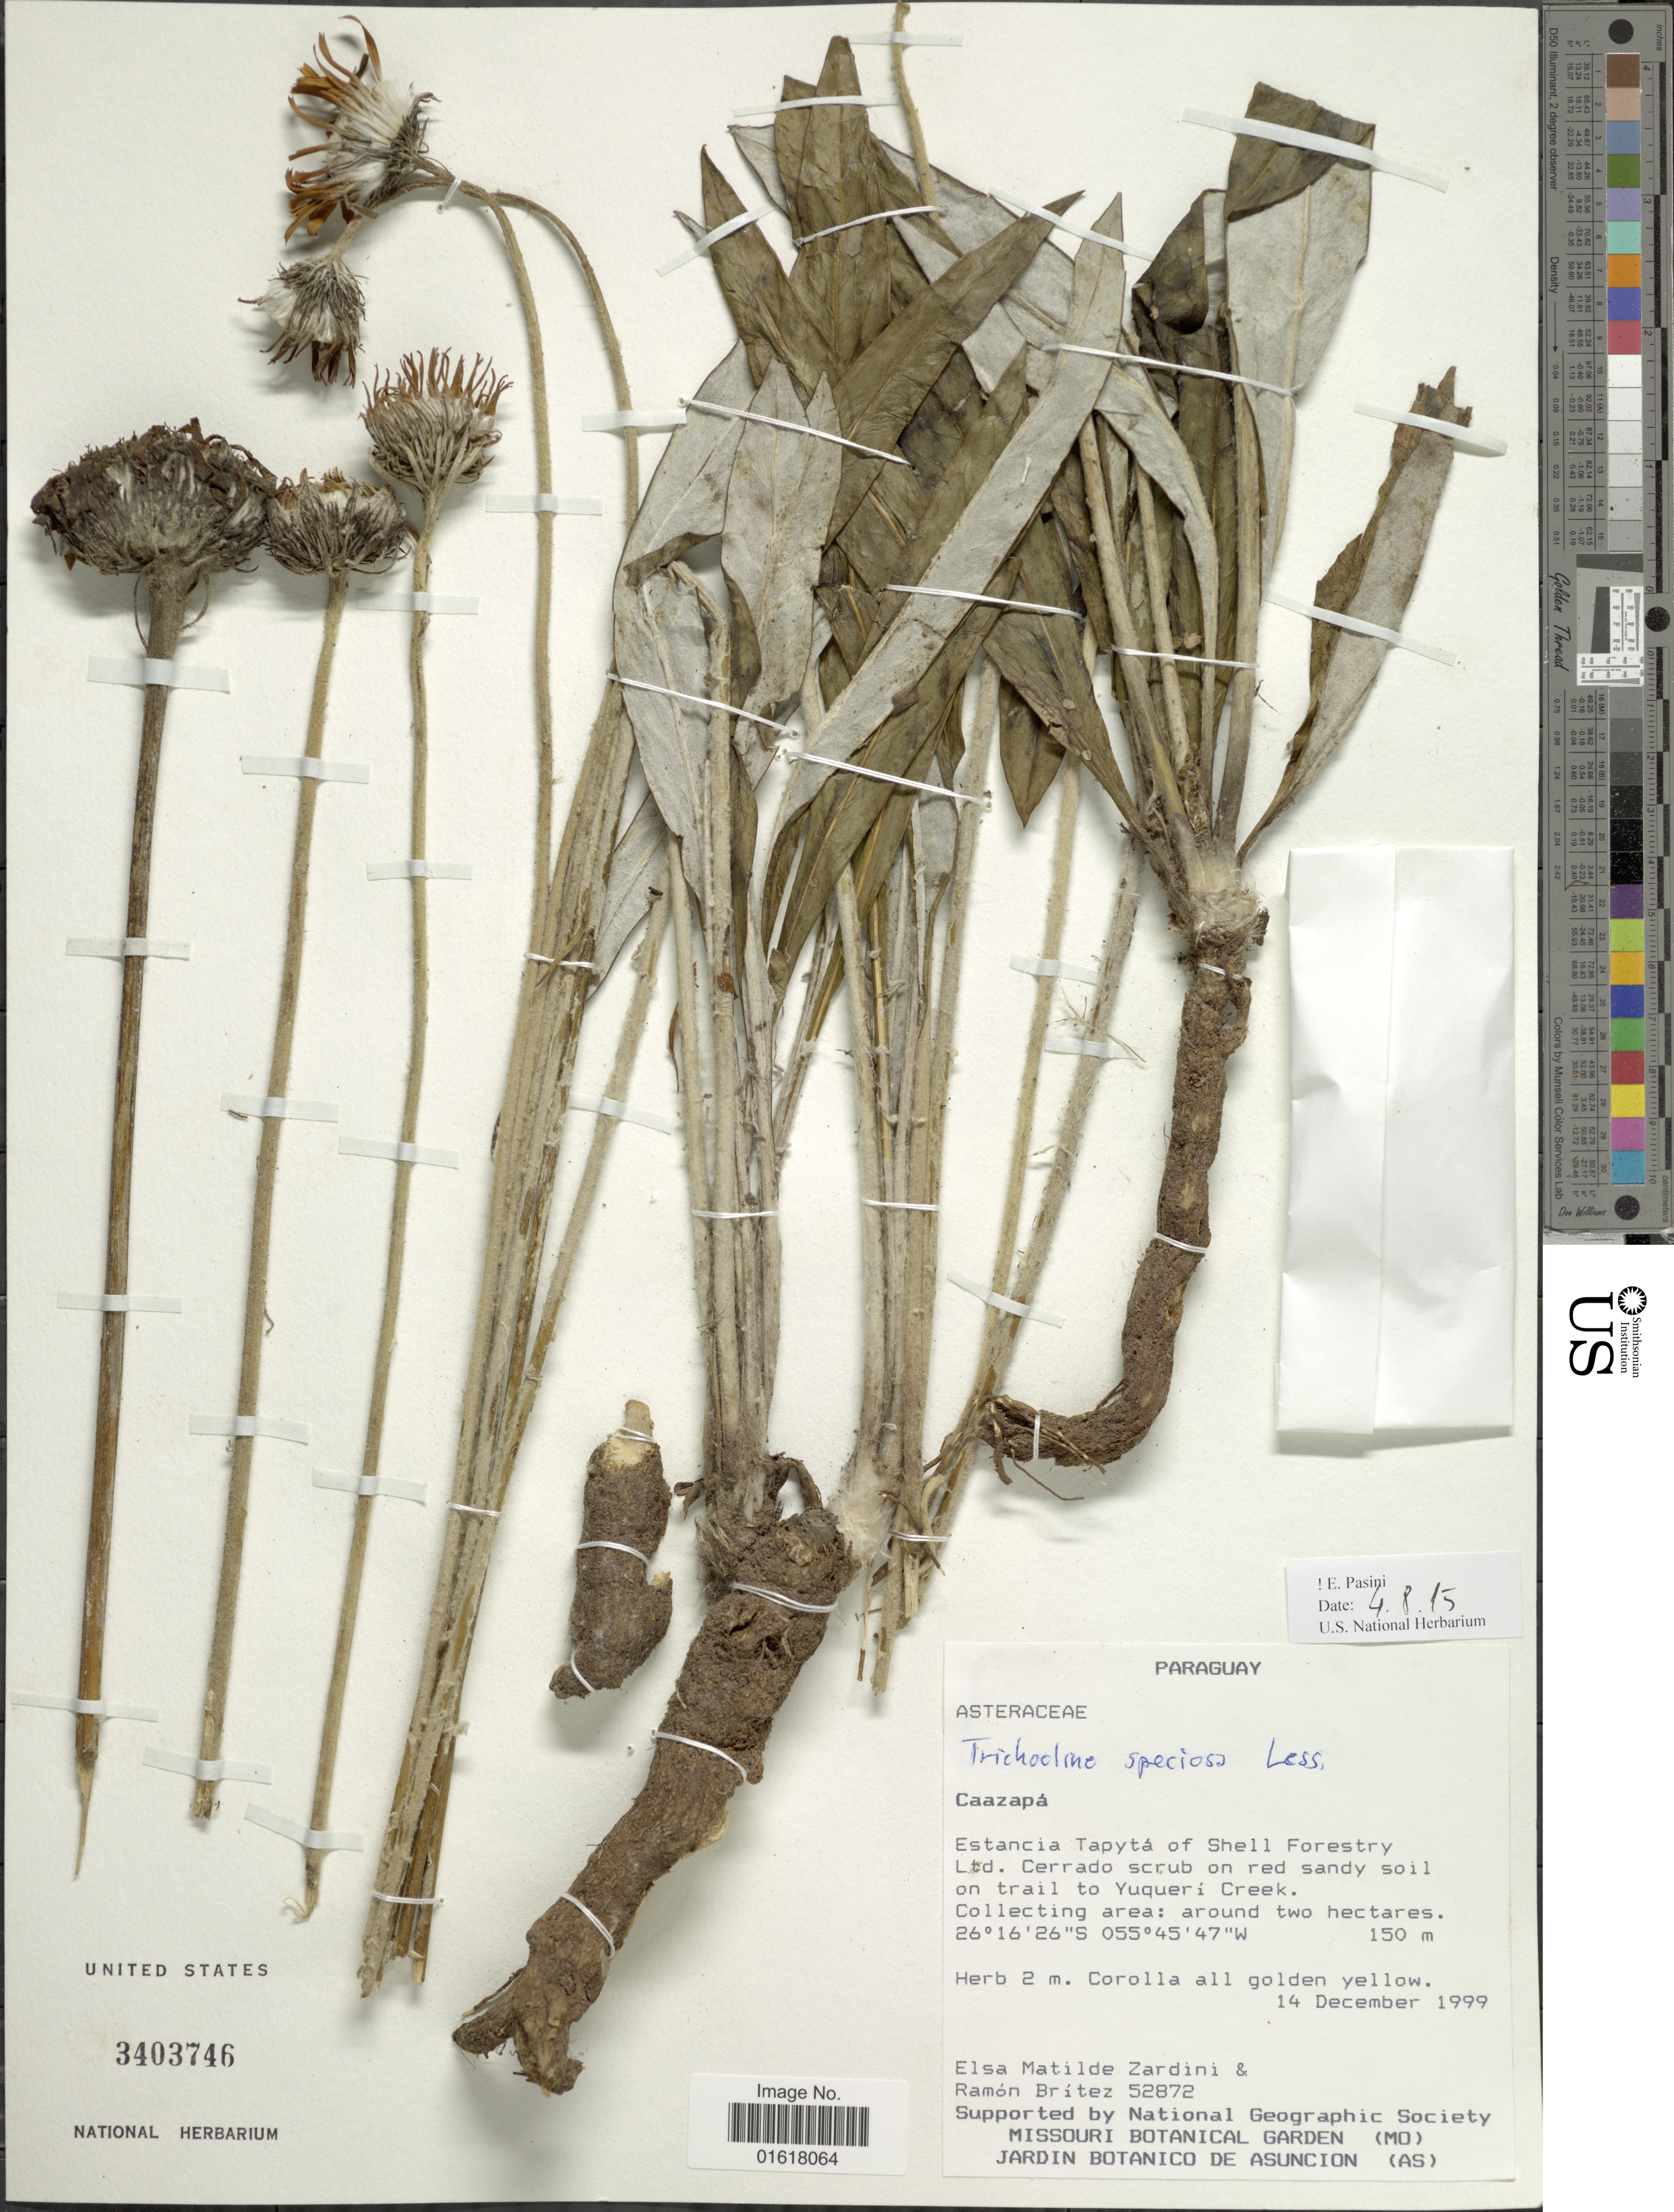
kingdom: Plantae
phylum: Tracheophyta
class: Magnoliopsida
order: Asterales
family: Asteraceae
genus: Trichocline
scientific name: Trichocline speciosa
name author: Less.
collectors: E. M. Zardini & R. Brítez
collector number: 52872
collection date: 1999-12-14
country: Paraguay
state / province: Caazapa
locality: Estancia Tapytá of Shell Forestry Ltd. Cerrado scrub on red sandy soil in trail to Yuquerí Creek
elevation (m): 150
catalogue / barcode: US 3403746